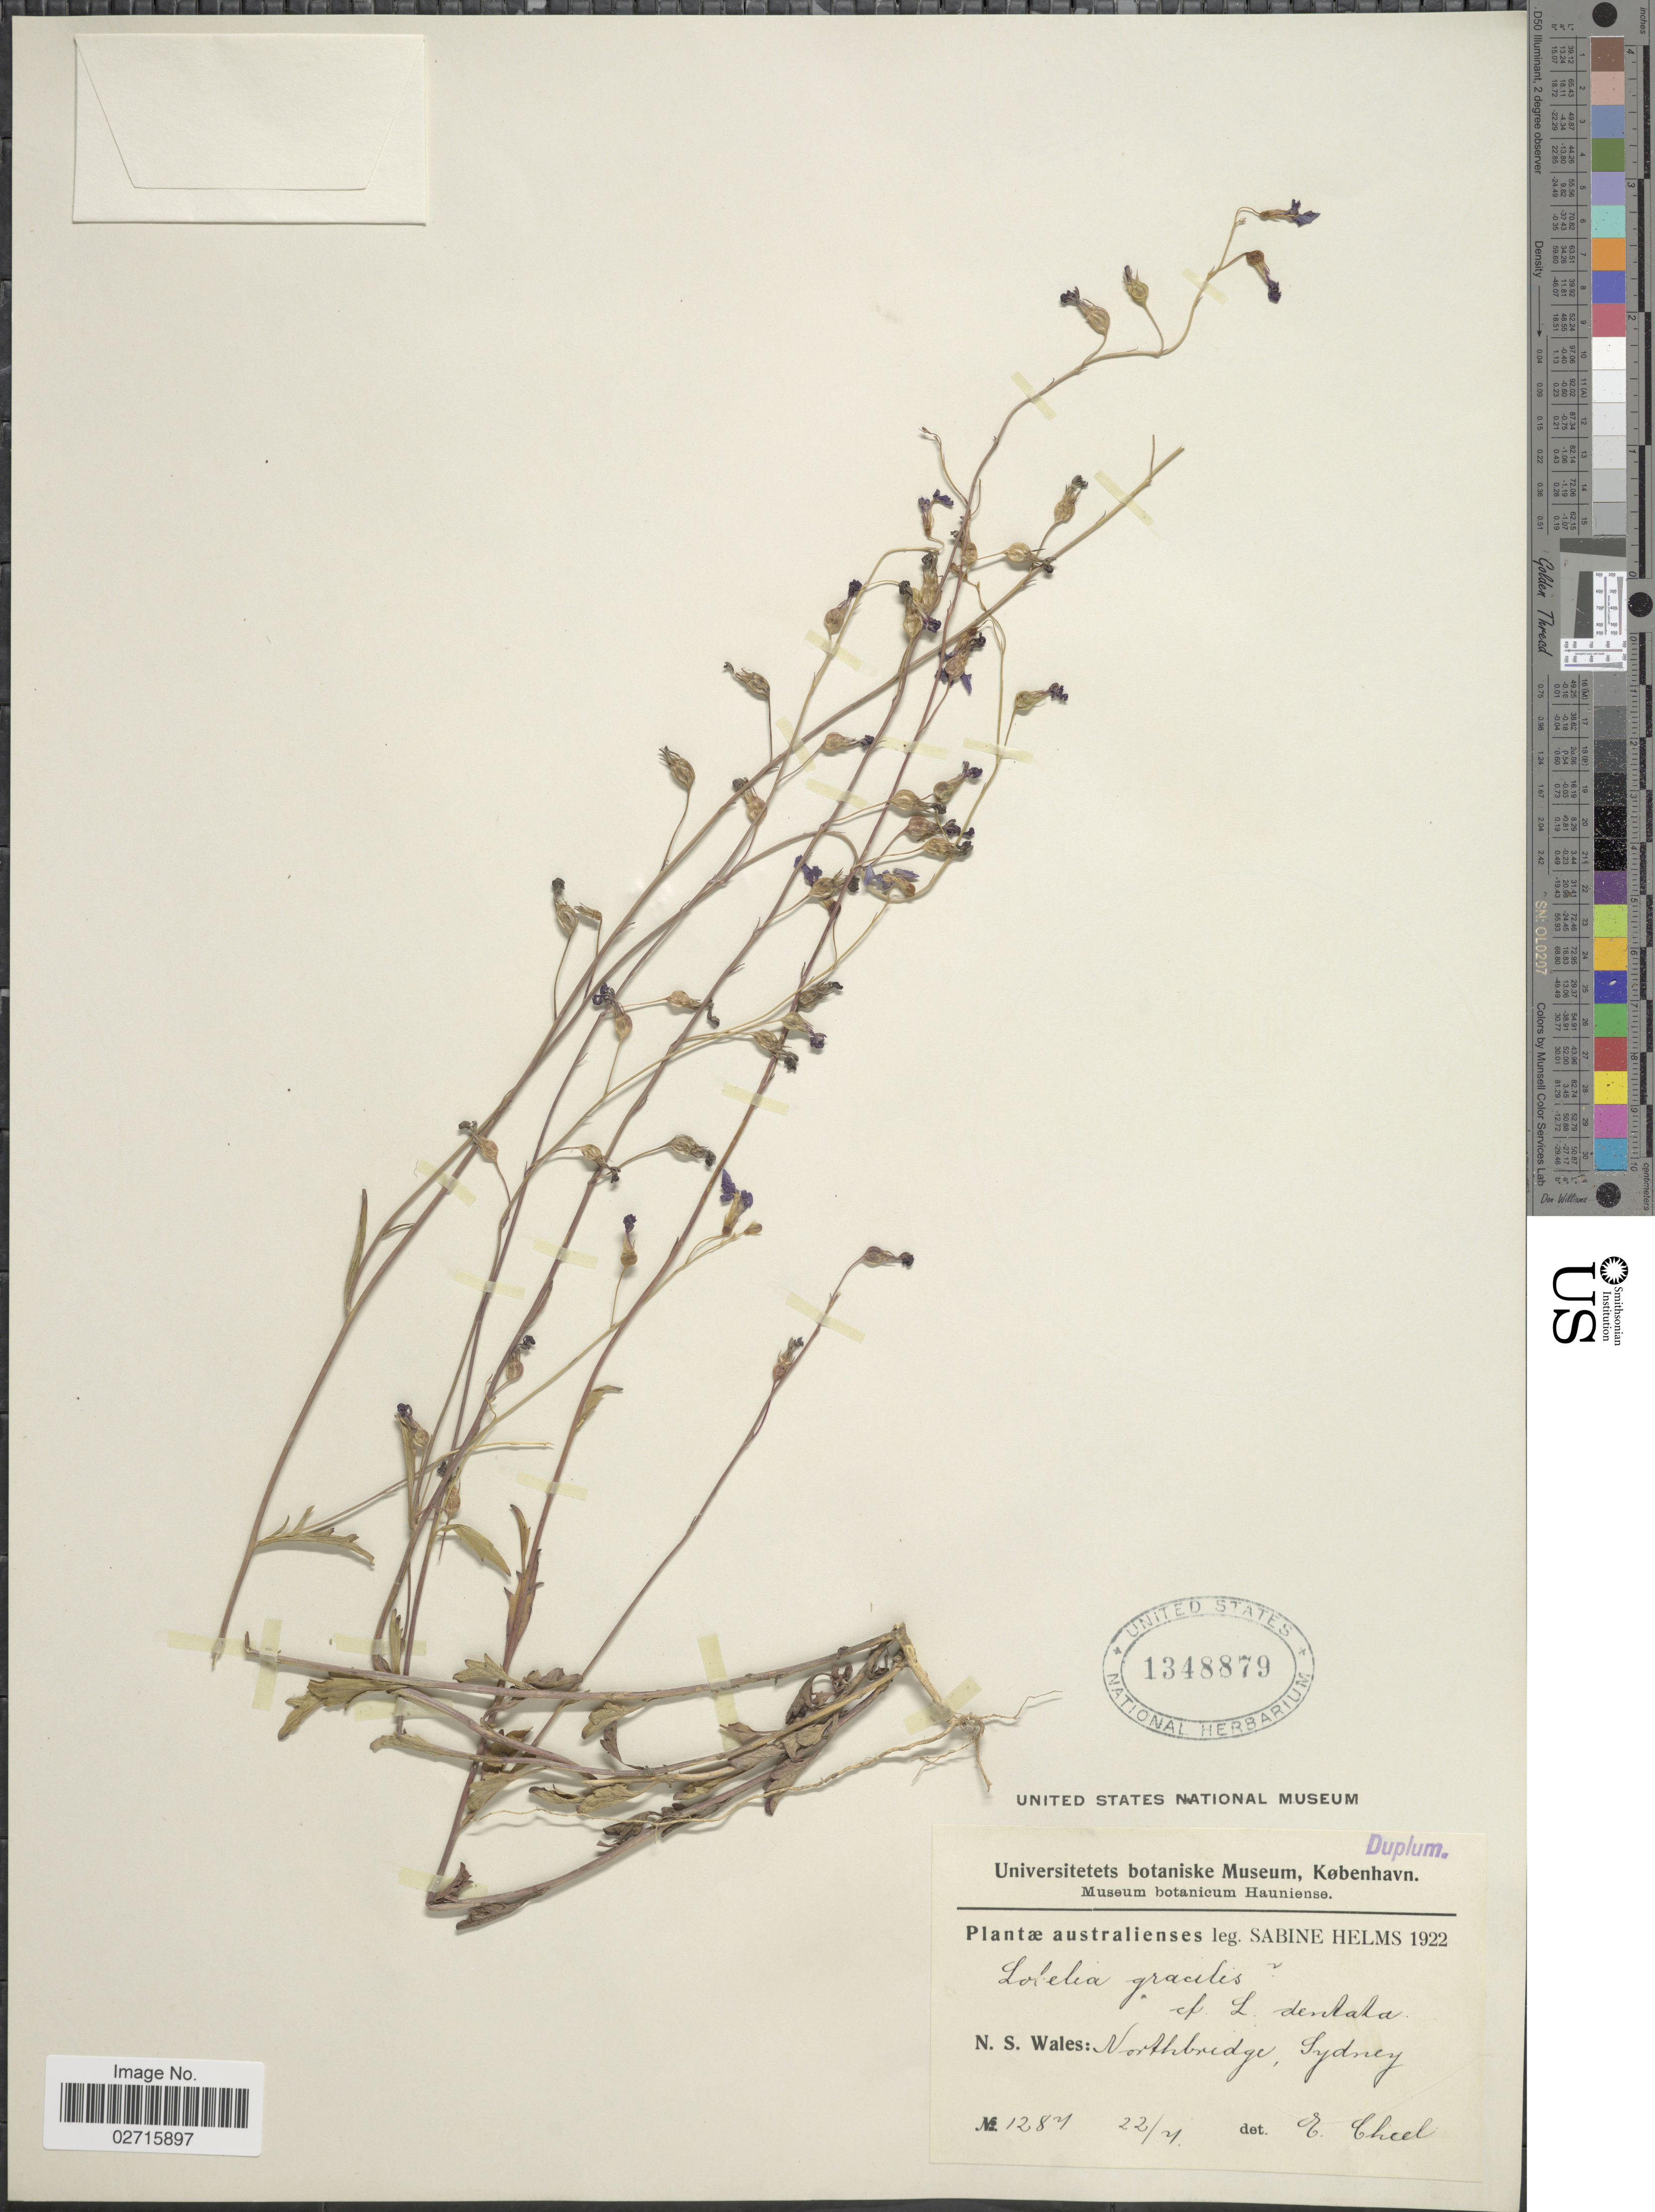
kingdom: Plantae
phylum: Tracheophyta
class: Magnoliopsida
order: Asterales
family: Campanulaceae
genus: Lobelia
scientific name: Lobelia gracilis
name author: Andrews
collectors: S. Helms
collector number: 1287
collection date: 1922-07-22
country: Australia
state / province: New South Wales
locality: Northbridge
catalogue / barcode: US 1348879